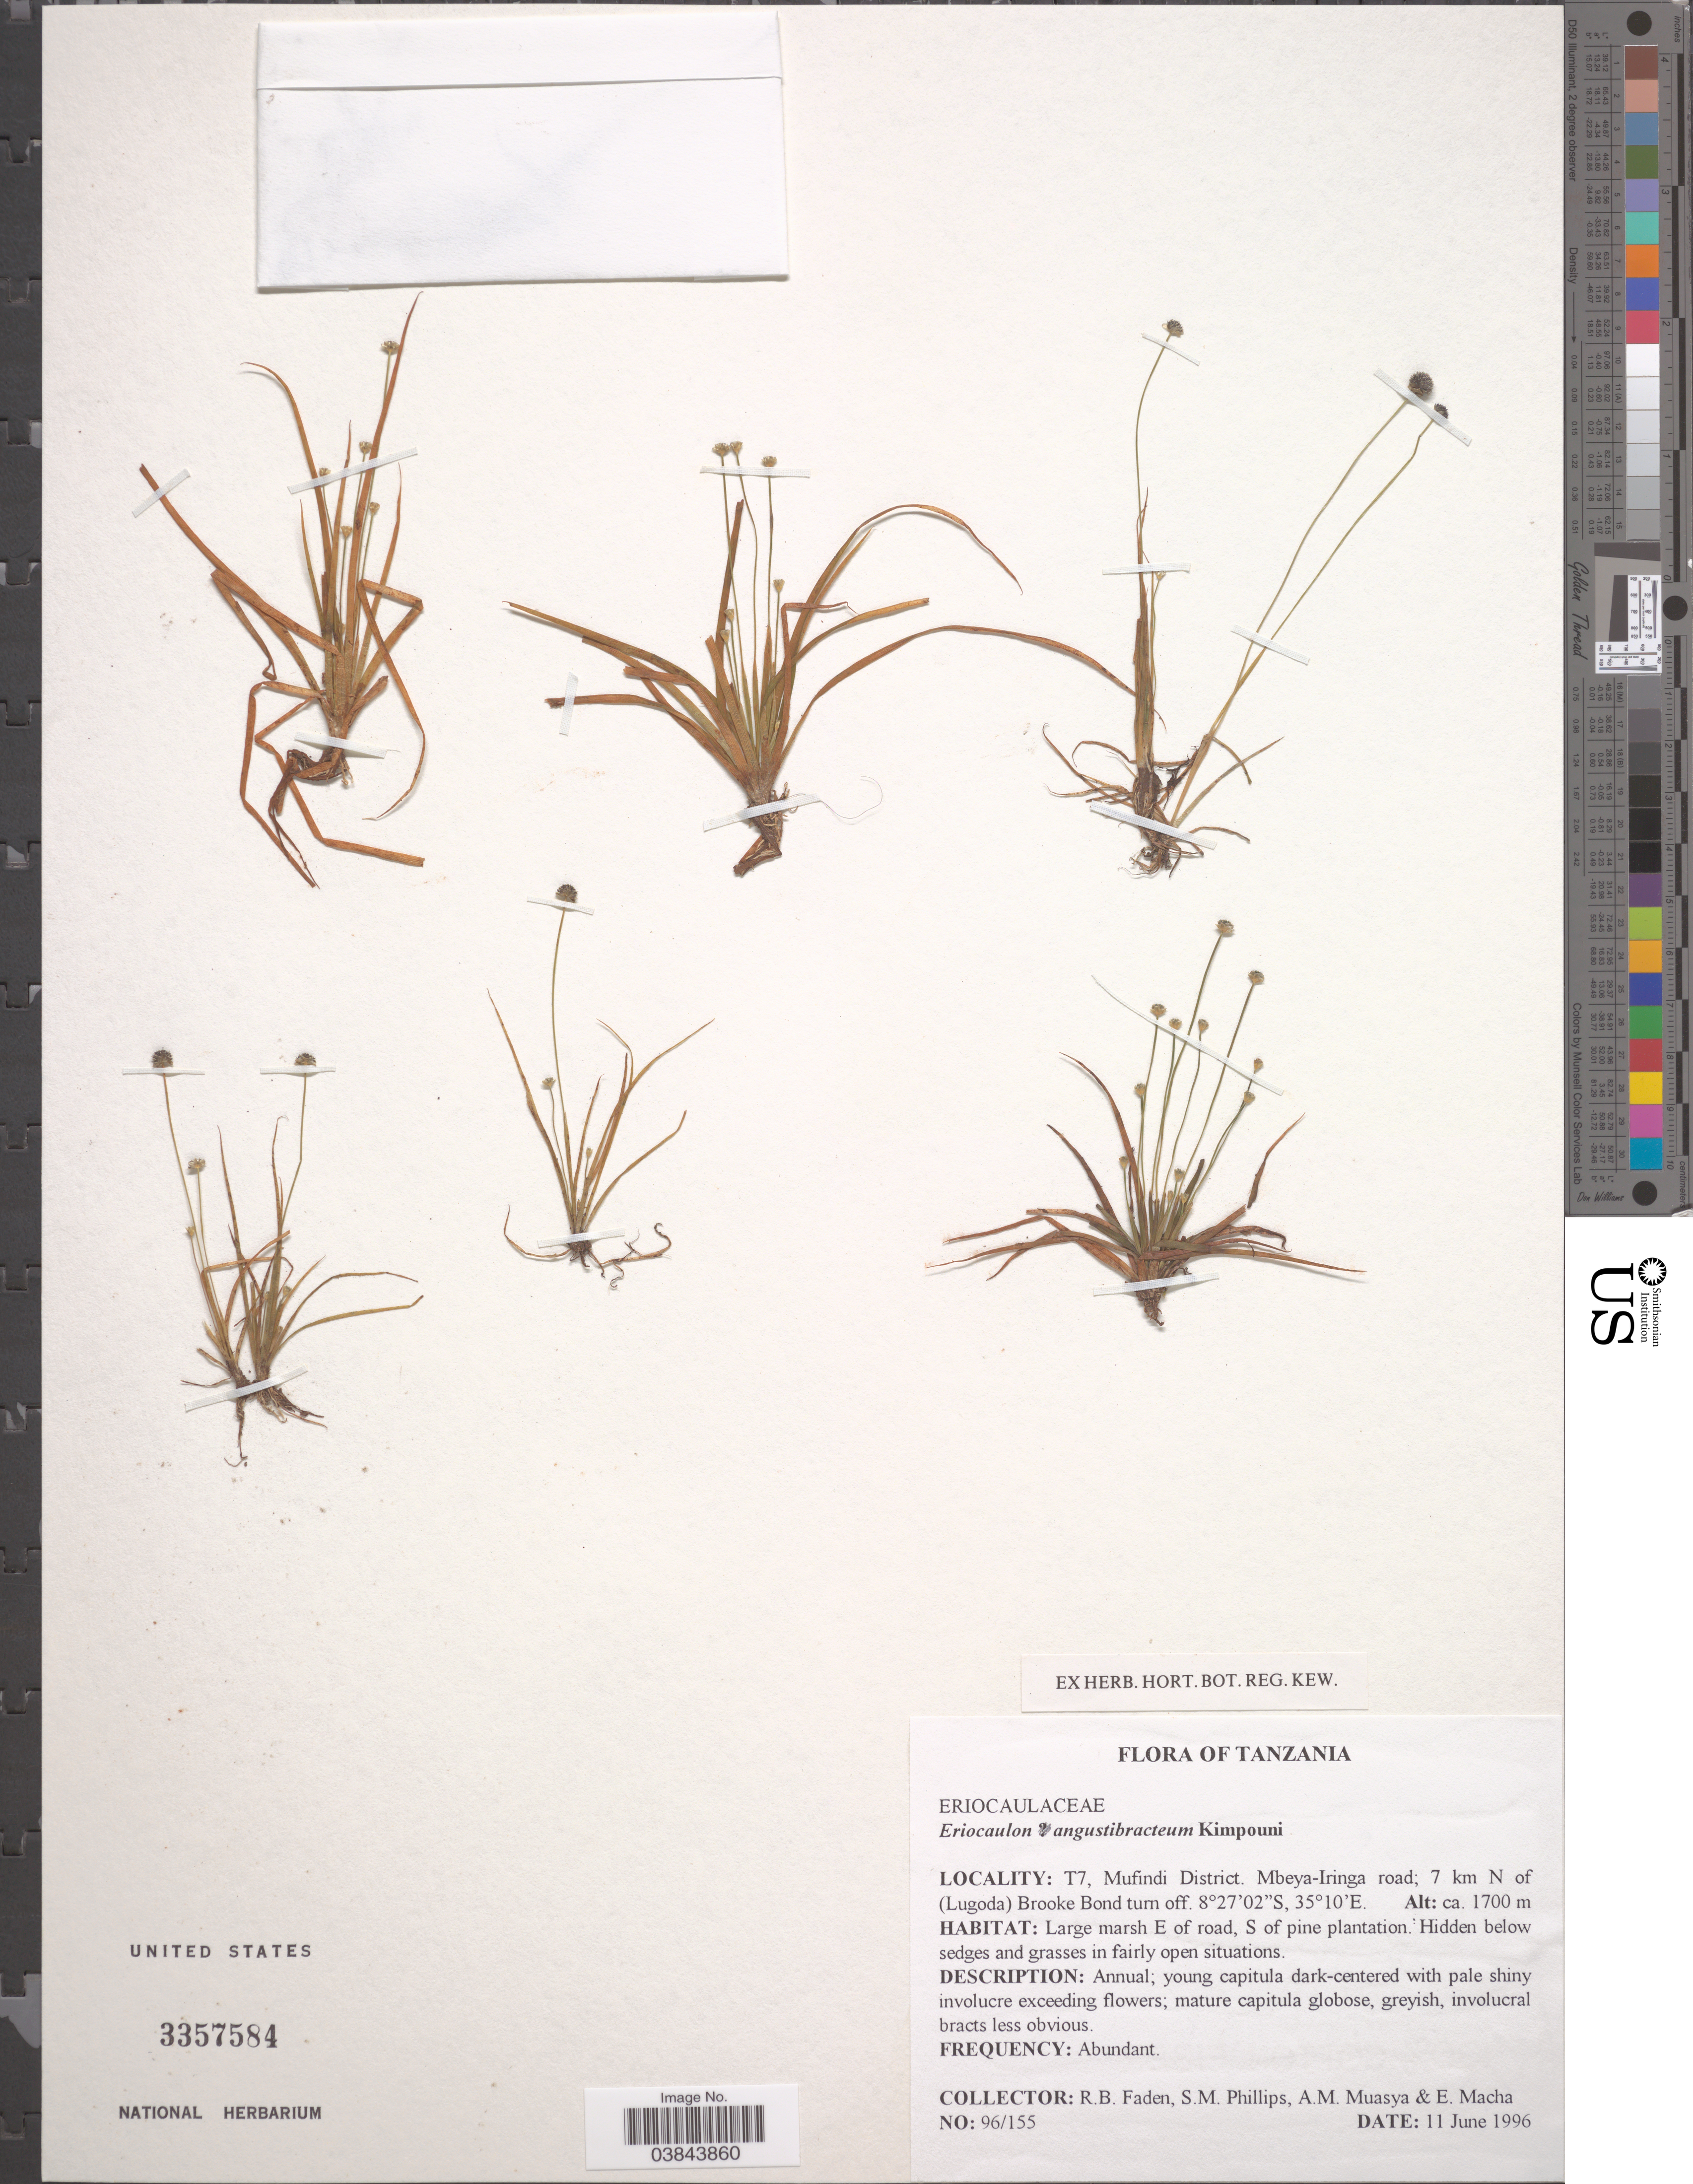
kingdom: Plantae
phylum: Tracheophyta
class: Liliopsida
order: Poales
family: Eriocaulaceae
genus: Eriocaulon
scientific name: Eriocaulon angustibracteum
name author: Kimp.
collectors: R. B. Faden, S. M. Phillips, A. Muasya & E. Macha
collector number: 96/155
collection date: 1996-06-11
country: Tanzania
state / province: Iringa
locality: T7, Mufindi District. Mbeya-Iringa road; 7 km N of (Lugoda) Brooke Bond turn off. Large marsh E of road, S of pine plantation.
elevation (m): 1700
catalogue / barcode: US 3357584